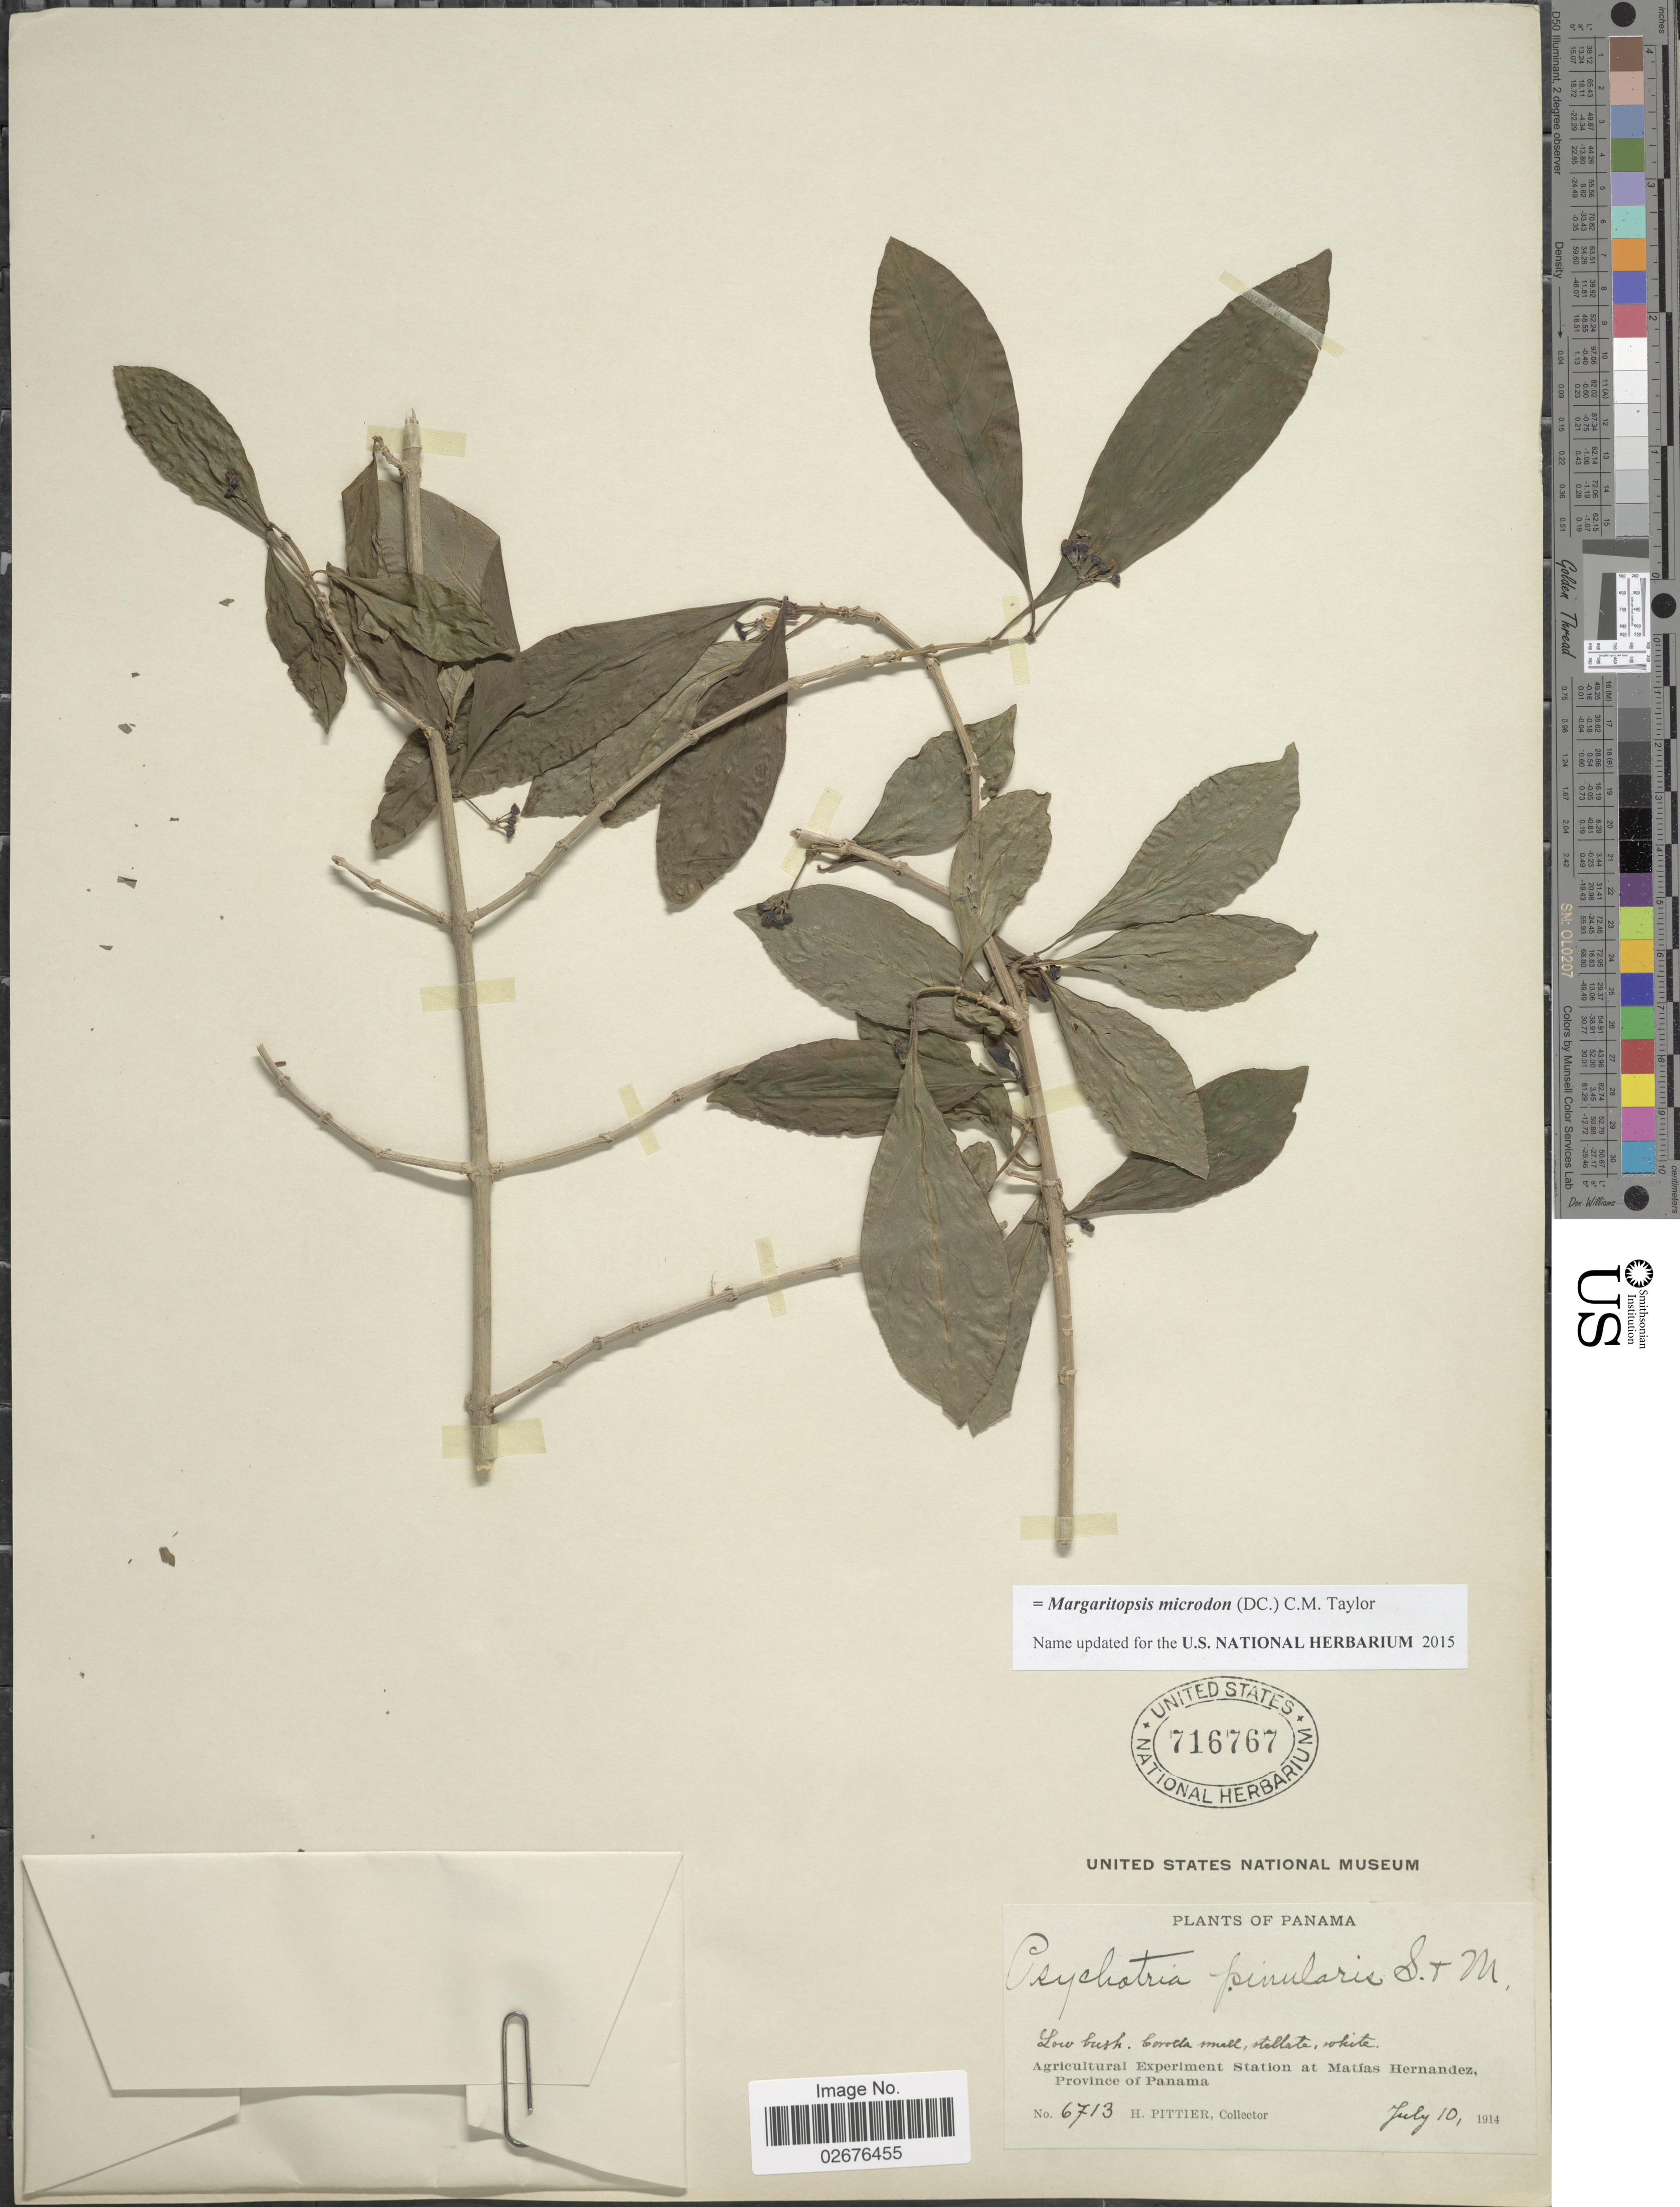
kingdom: Plantae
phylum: Tracheophyta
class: Magnoliopsida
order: Gentianales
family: Rubiaceae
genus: Margaritopsis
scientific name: Margaritopsis microdon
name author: (DC.) C.M. Taylor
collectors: H. F. Pittier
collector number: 6713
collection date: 1914-07-10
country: Panama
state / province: Panamá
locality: Agricultural Experiment Station at Matias Hernandez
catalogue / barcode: US 716767